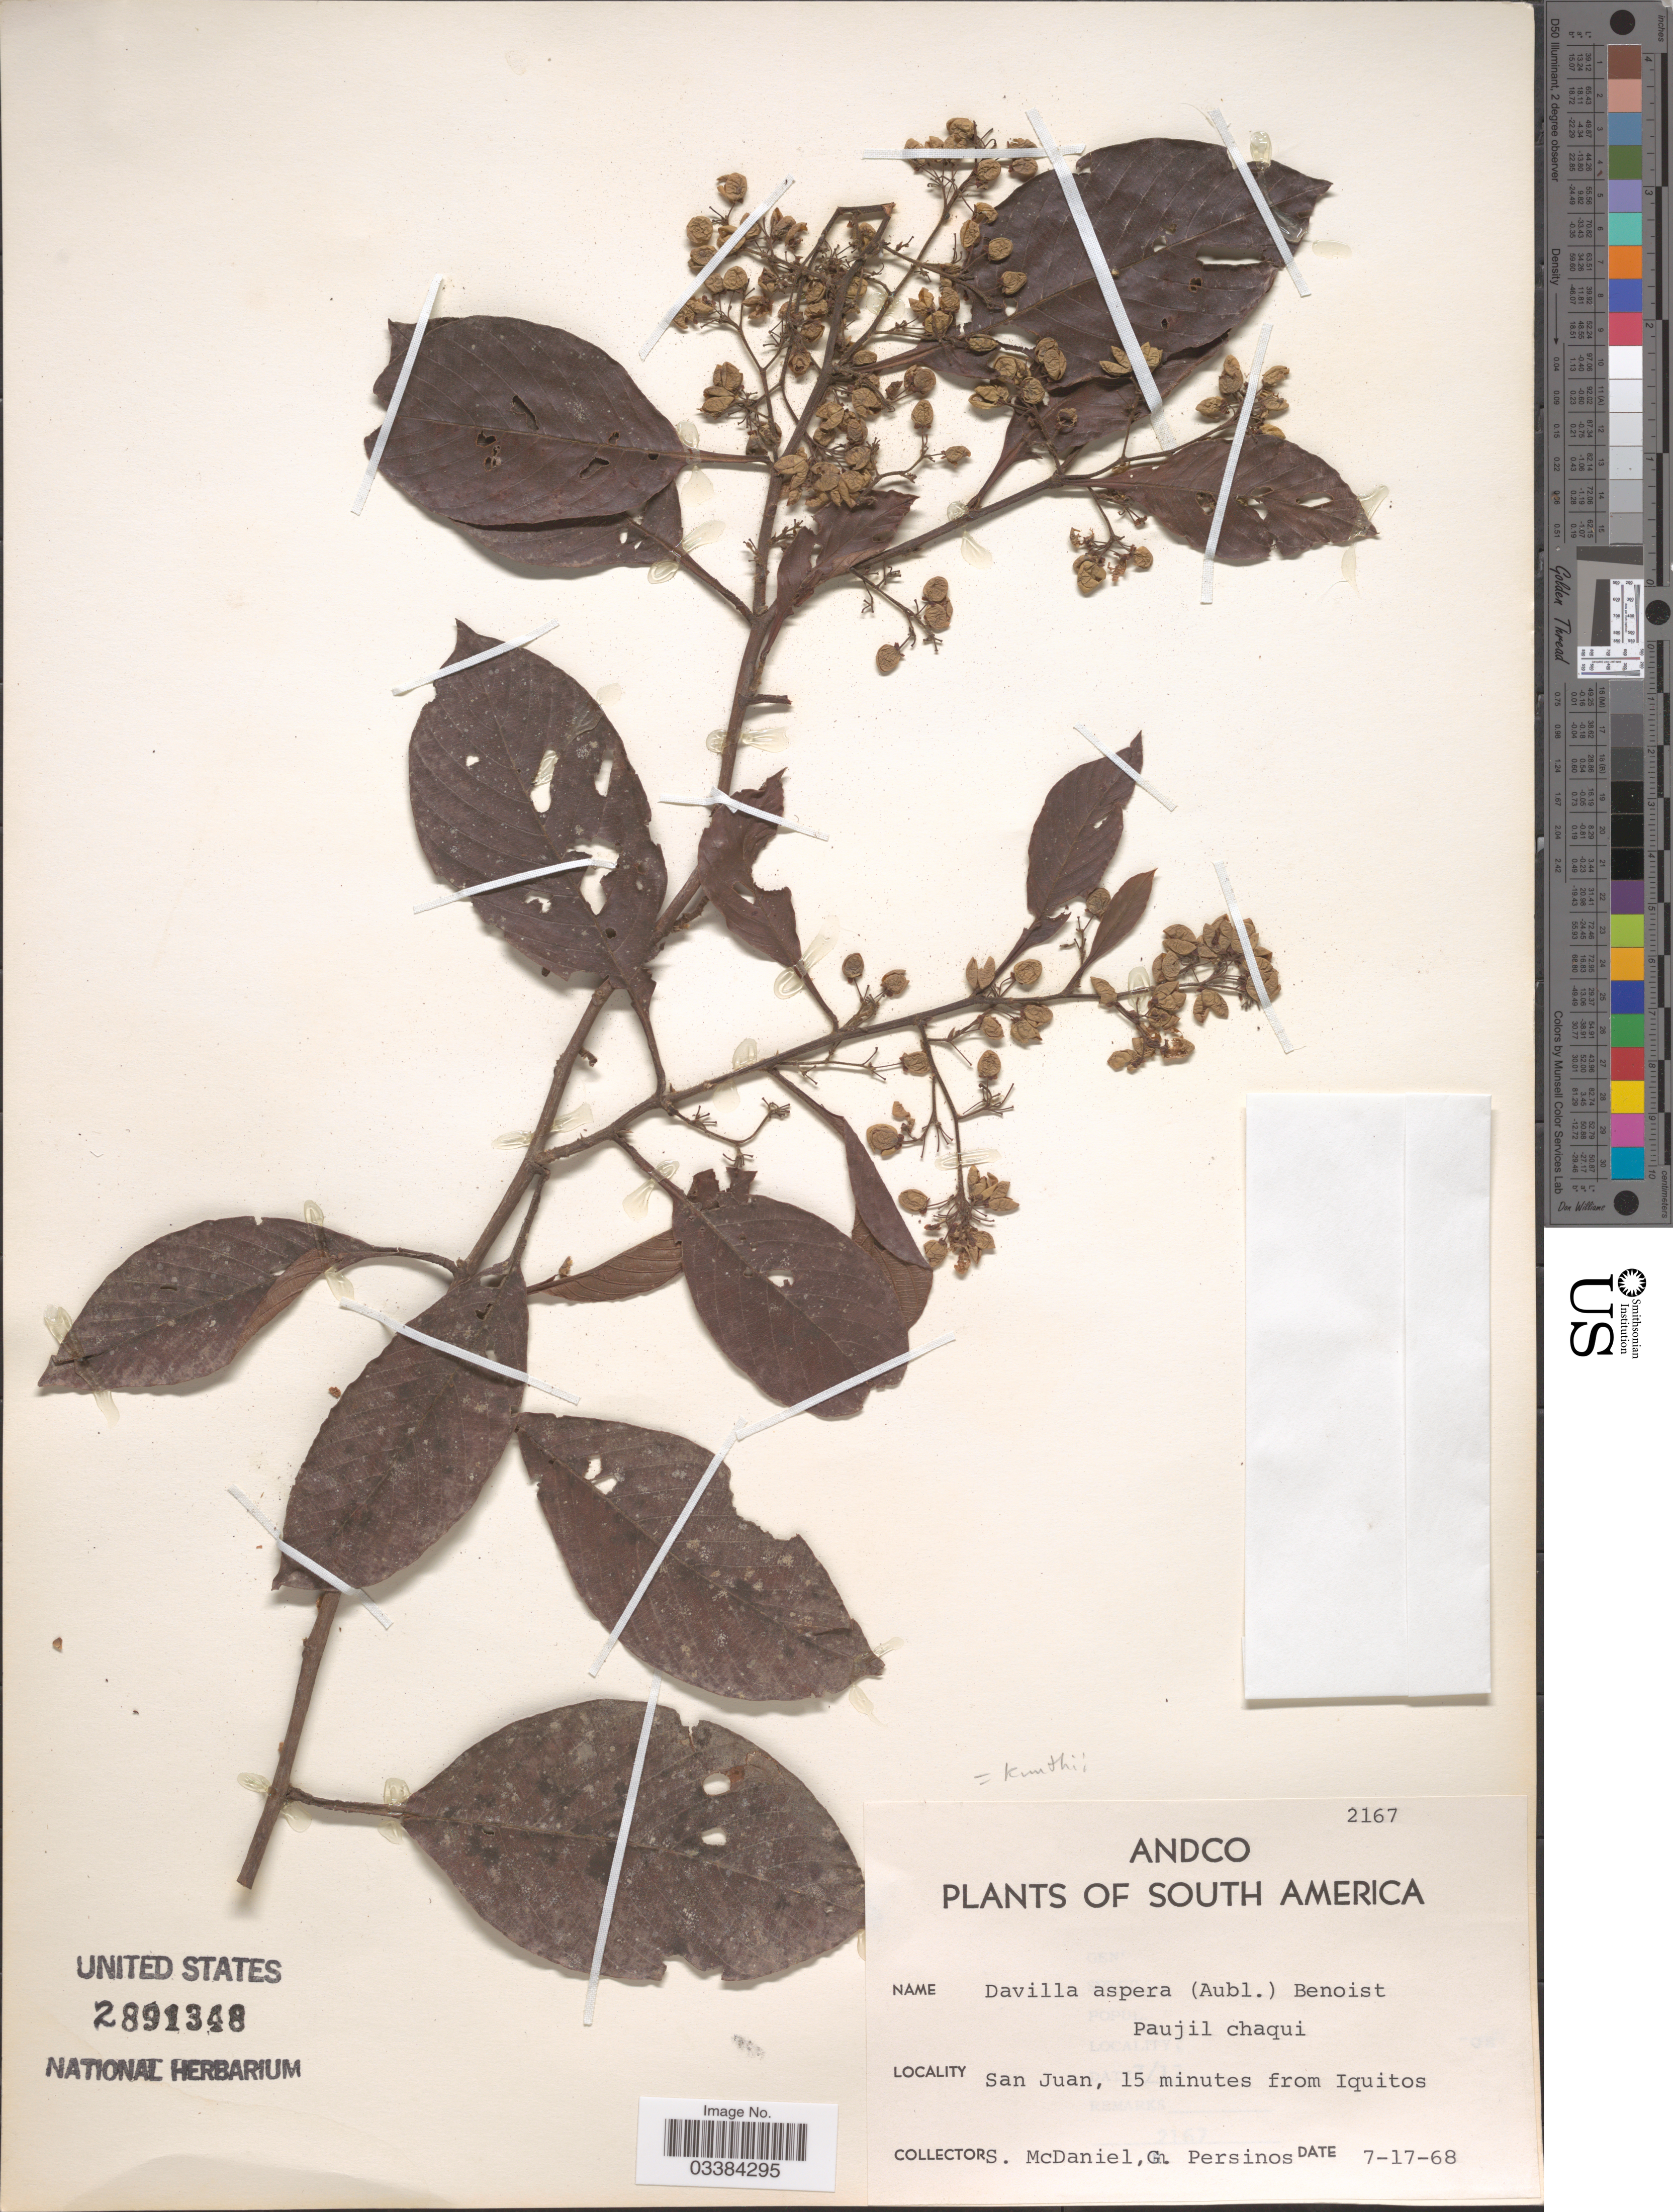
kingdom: Plantae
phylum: Tracheophyta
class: Magnoliopsida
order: Dilleniales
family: Dilleniaceae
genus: Davilla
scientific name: Davilla kunthii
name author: A. St.-Hil.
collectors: S. McDaniel & G. Persinos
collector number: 2167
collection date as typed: Transcribed d/m/y: 17/7/68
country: Peru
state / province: Loreto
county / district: Maynas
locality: San Juan, 15 minutes from Iquitos.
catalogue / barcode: US 2891348